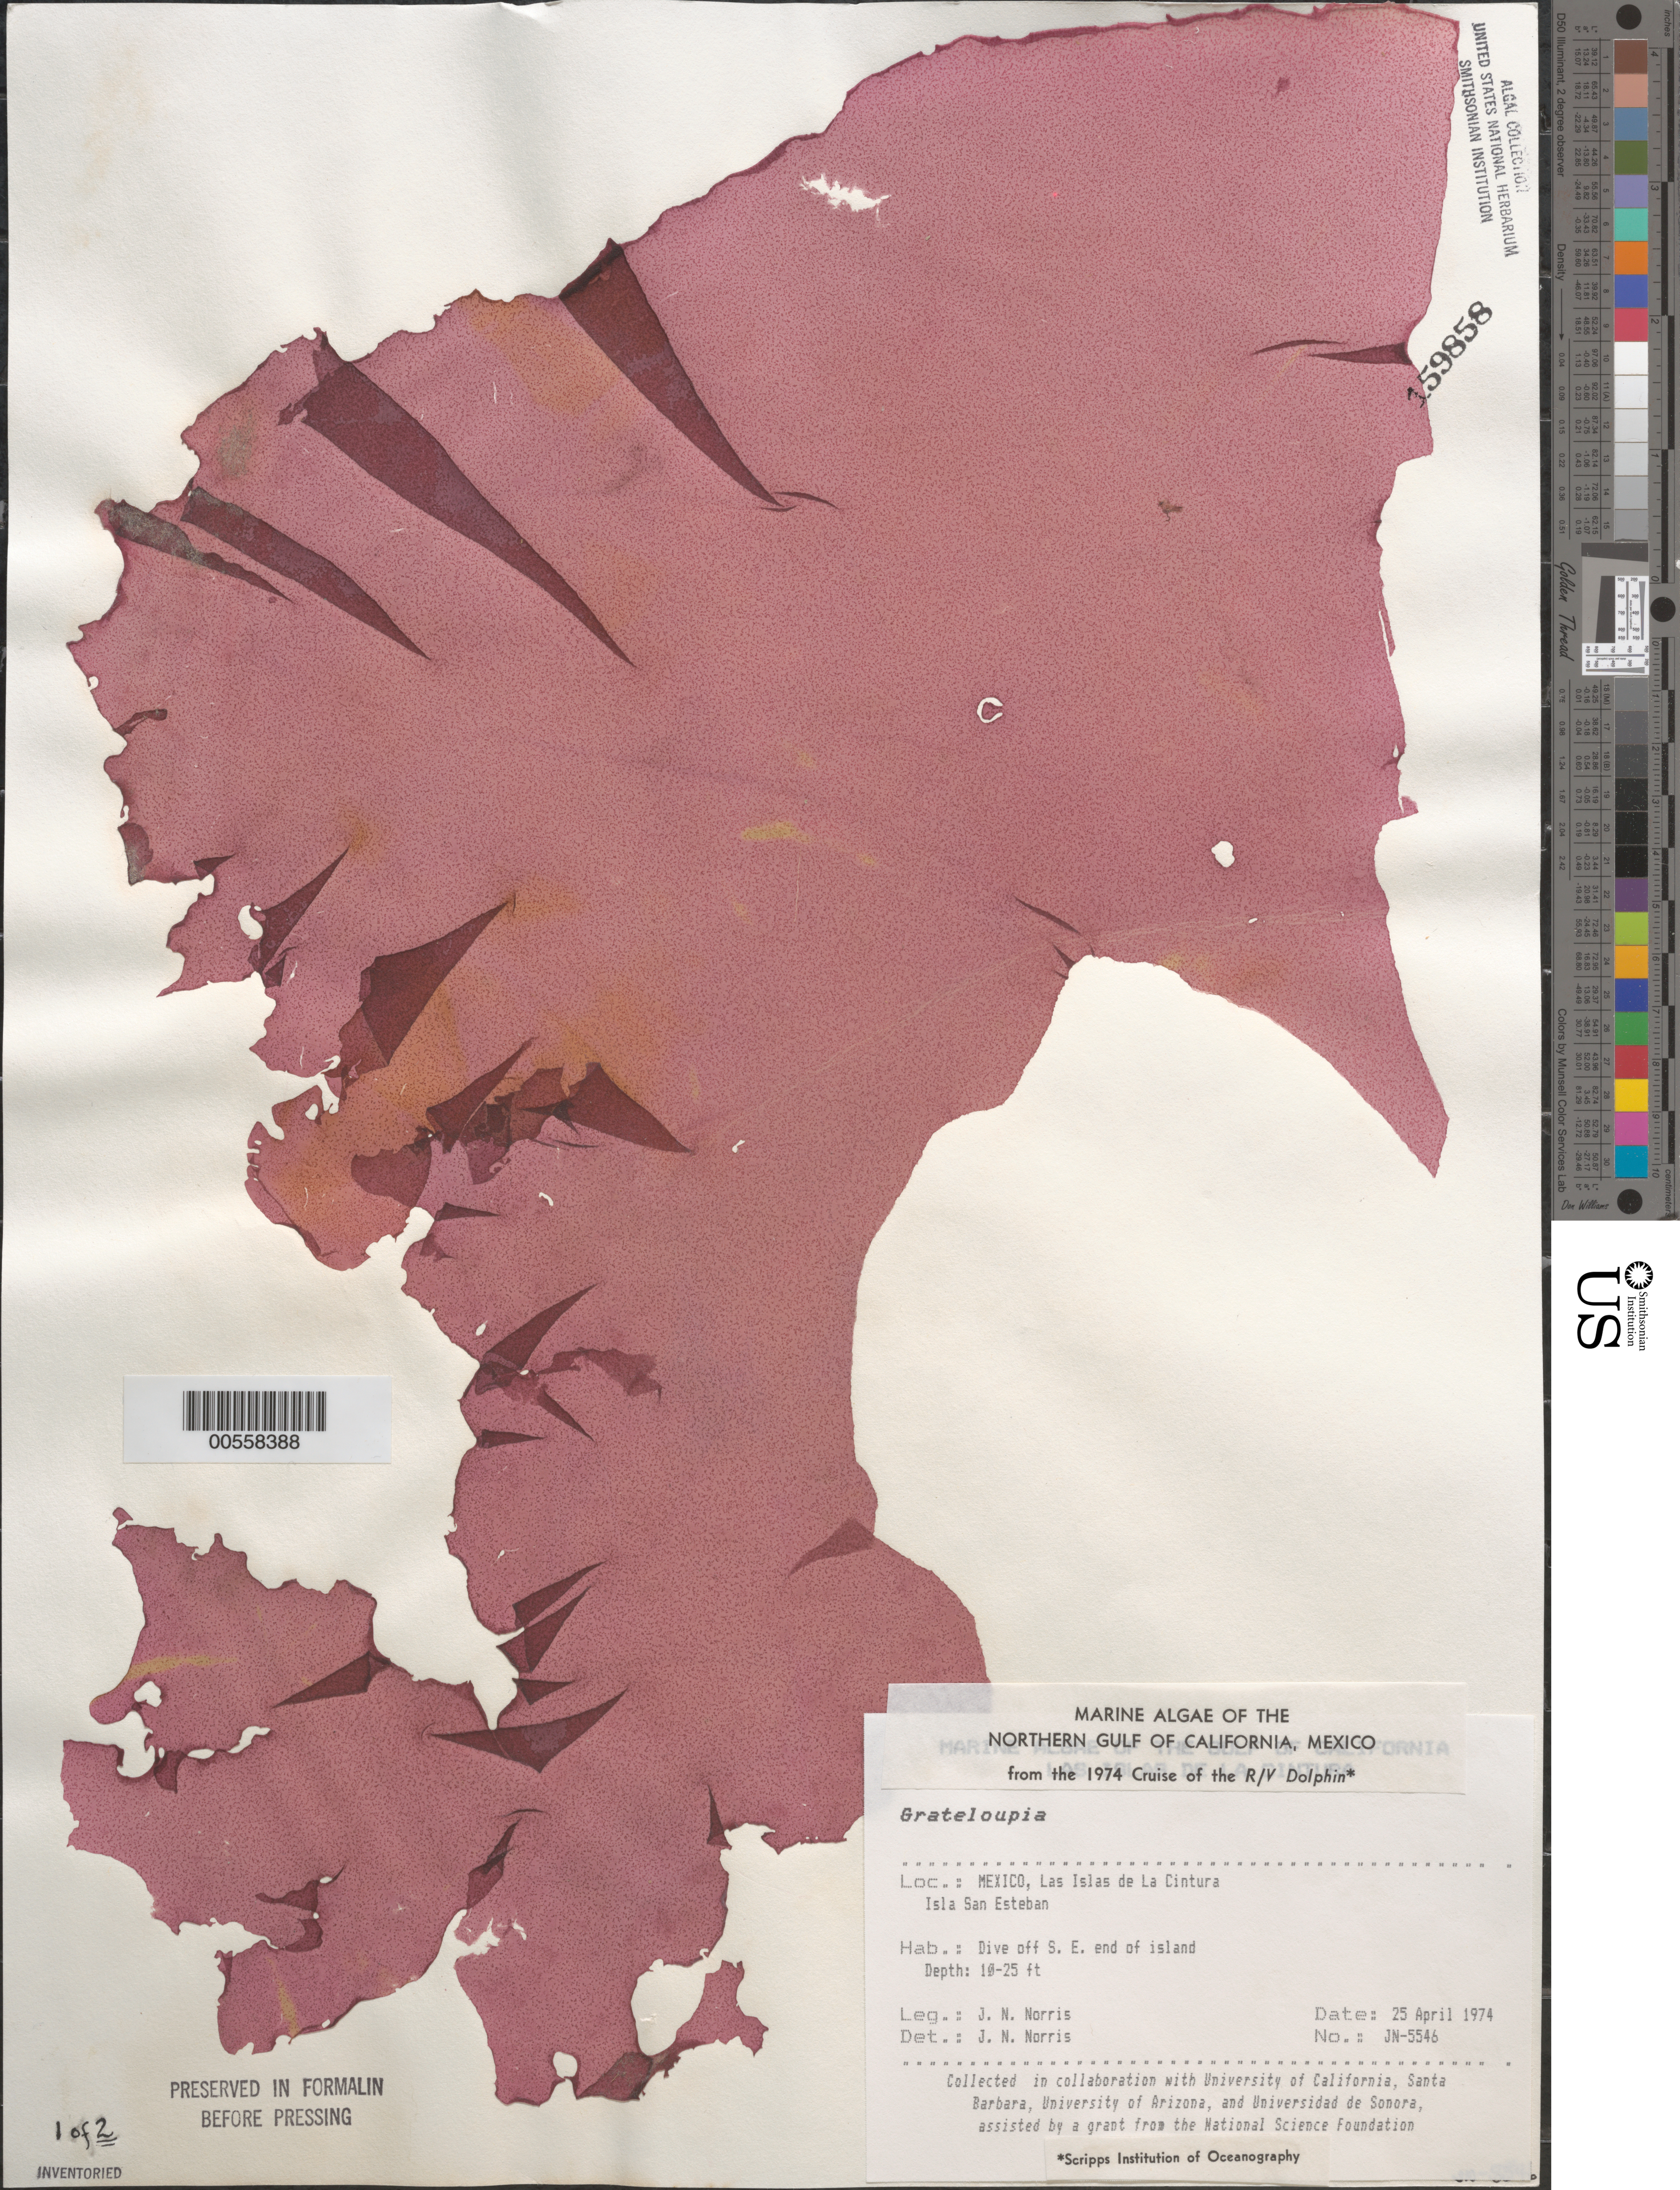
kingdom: Plantae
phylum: Rhodophyta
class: Florideophyceae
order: Halymeniales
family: Halymeniaceae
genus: Grateloupia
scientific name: Grateloupia sp.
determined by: Norris, James N.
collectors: J. N. Norris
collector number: JN-5546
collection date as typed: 25 Apr 1974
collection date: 1974-04-25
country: Mexico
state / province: Baja California Norte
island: Isla San Esteban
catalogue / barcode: US 159858